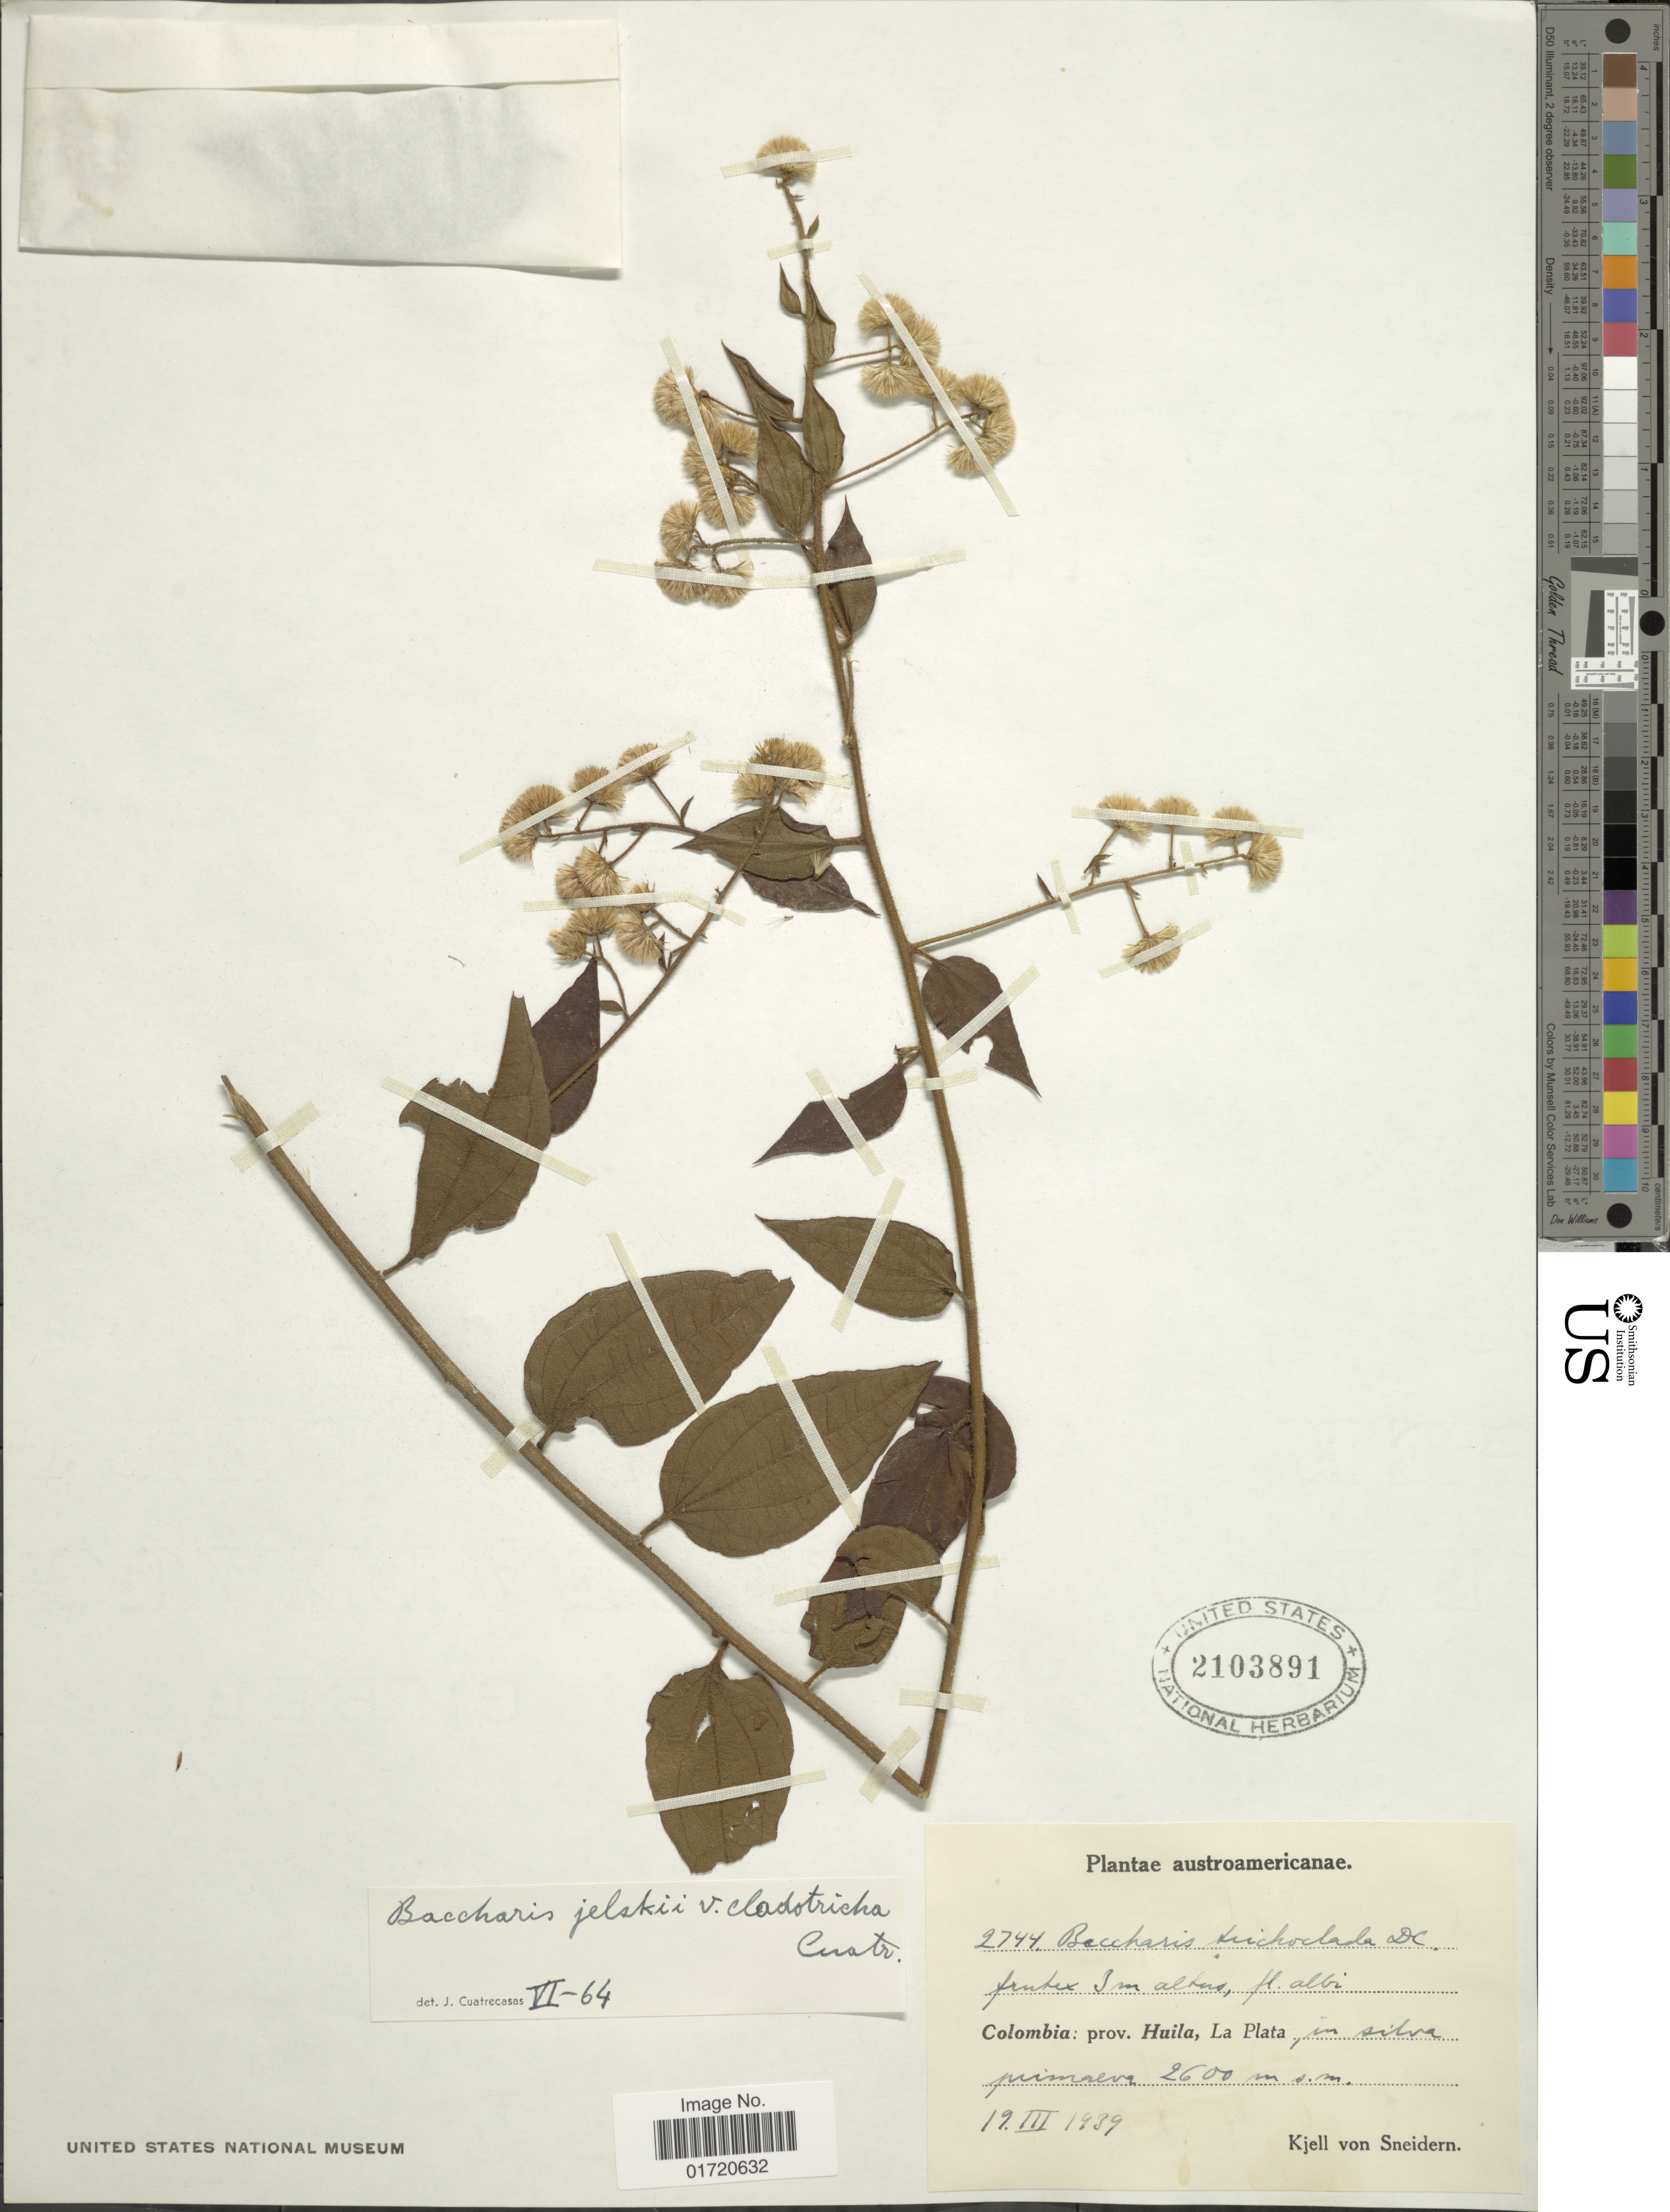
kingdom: Plantae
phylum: Tracheophyta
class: Magnoliopsida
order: Asterales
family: Asteraceae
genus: Baccharis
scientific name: Baccharis jelskii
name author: Hieron.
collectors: K. von Sneidern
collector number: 2744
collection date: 1939-03-19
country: Colombia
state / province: Huila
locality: Austroamericanae, La Plata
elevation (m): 2600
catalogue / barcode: US 2103891